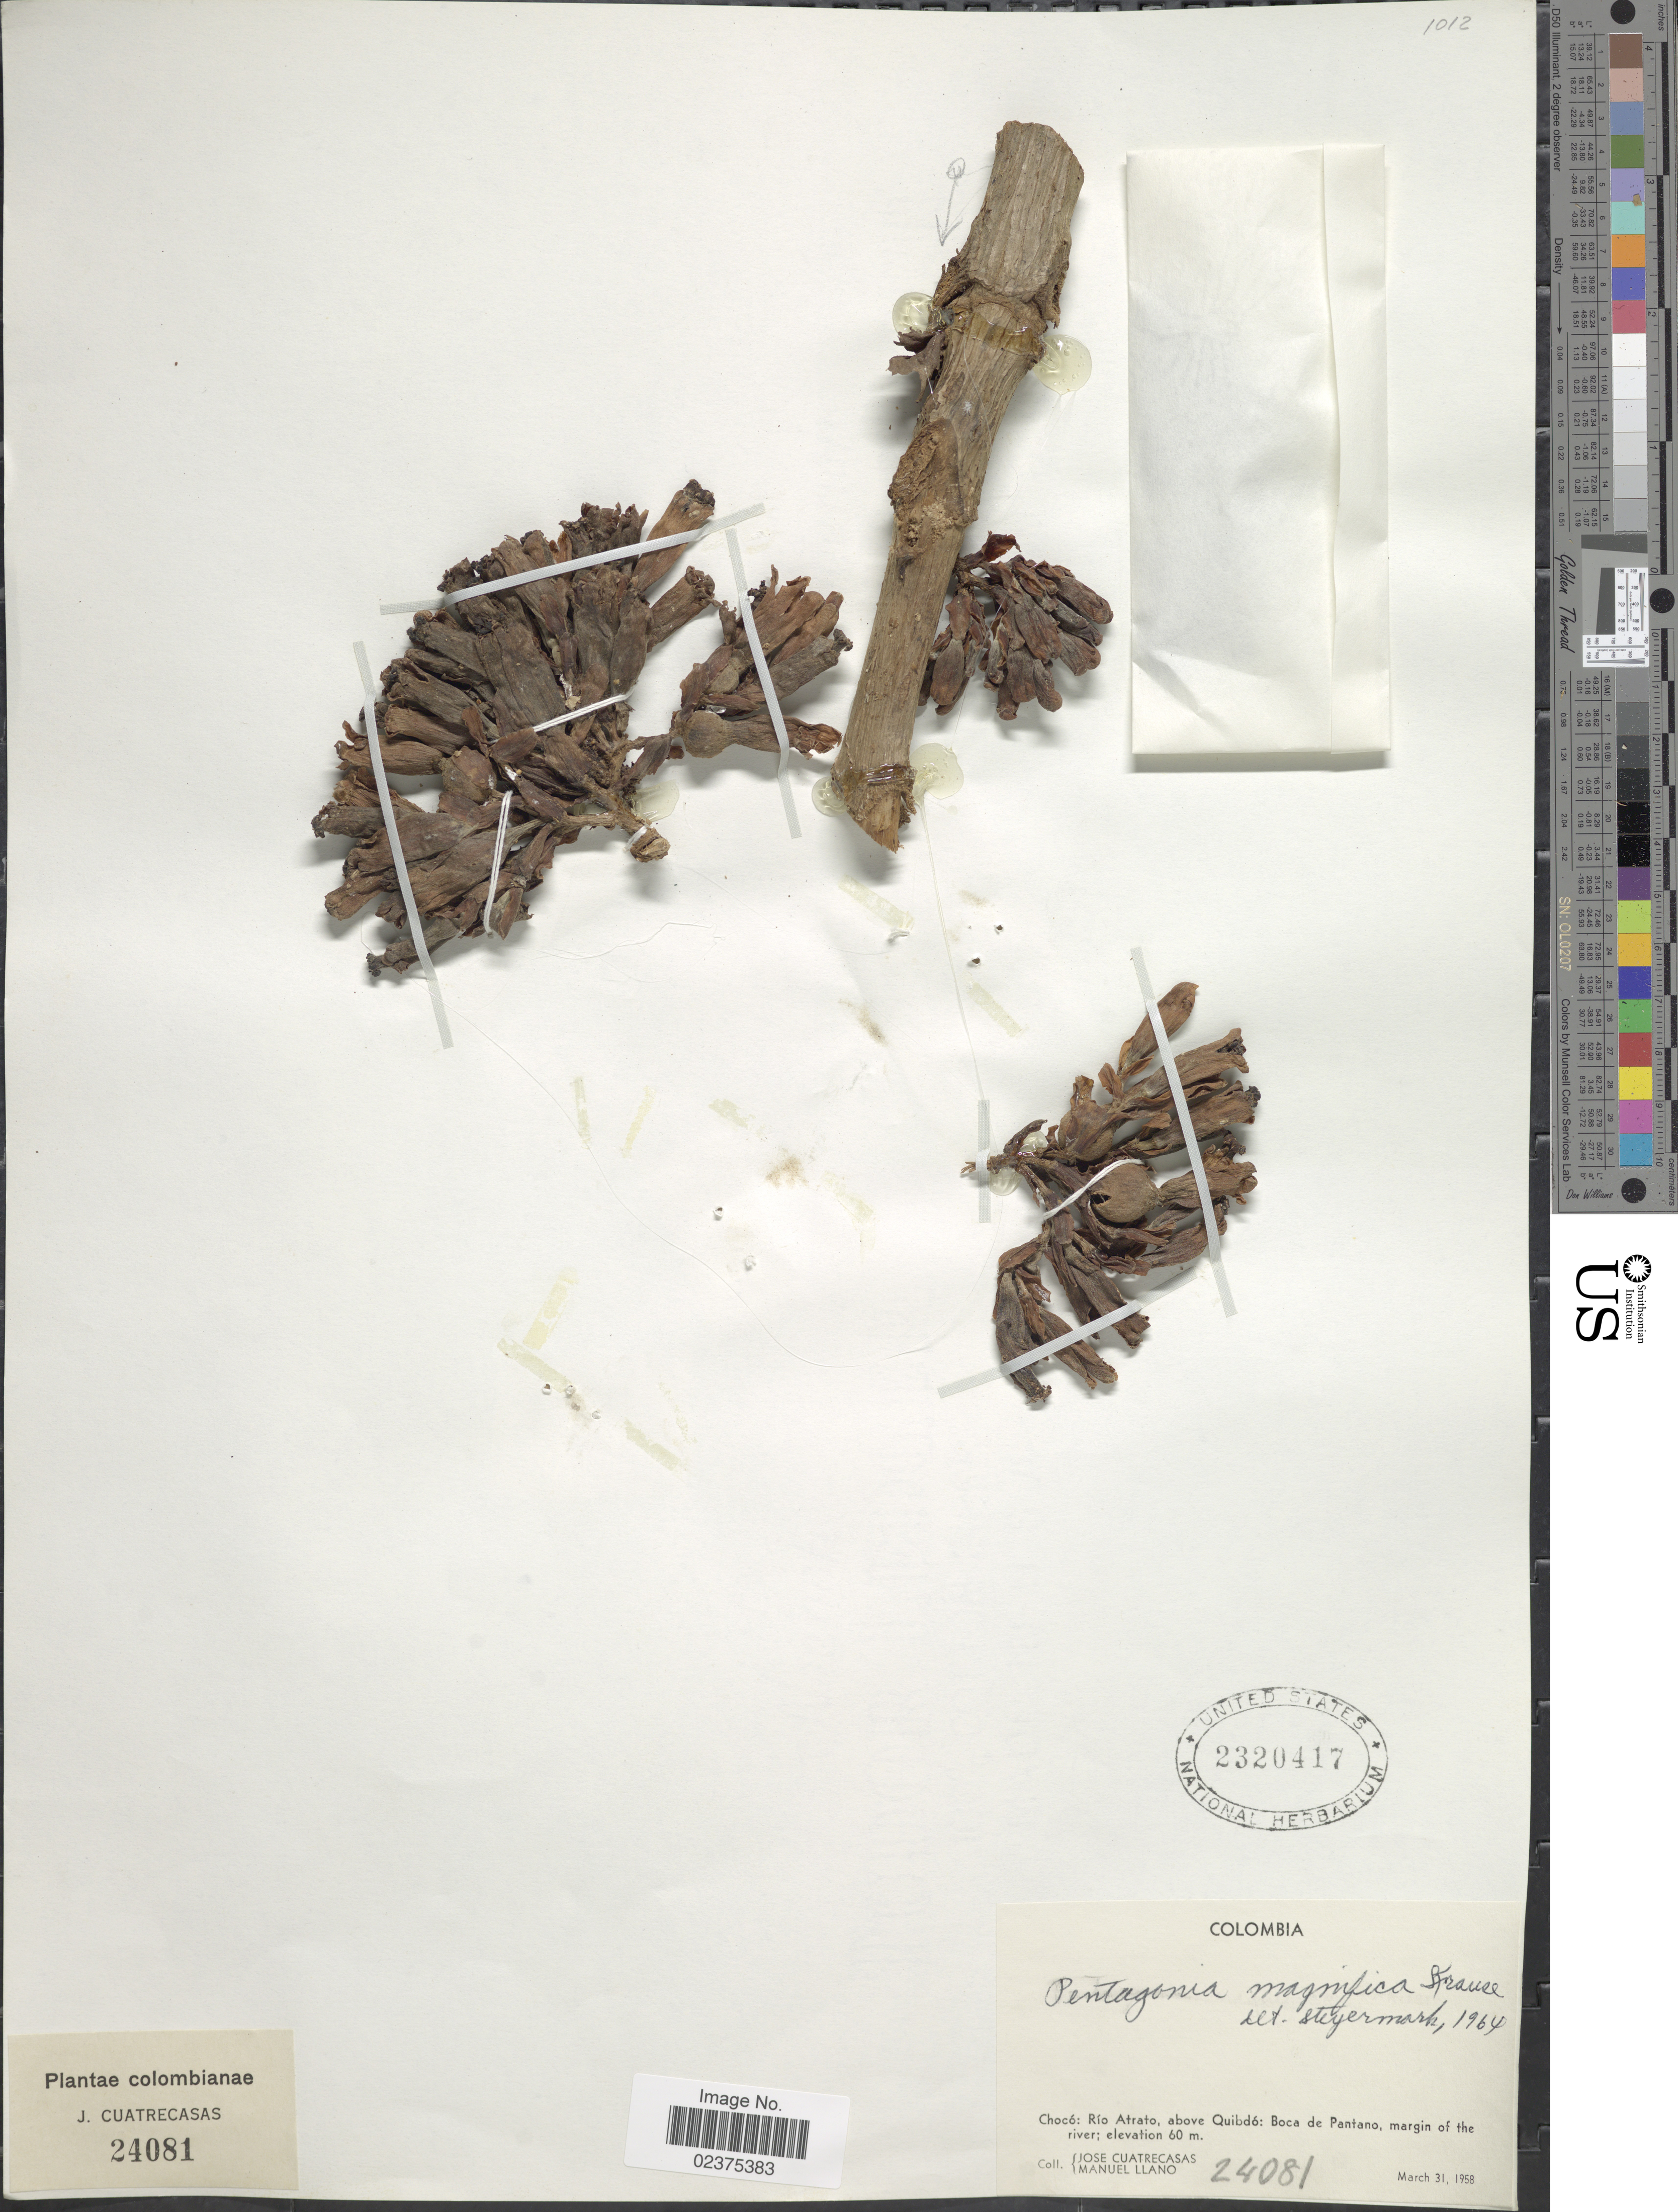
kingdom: Plantae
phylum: Tracheophyta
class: Magnoliopsida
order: Gentianales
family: Rubiaceae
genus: Pentagonia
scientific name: Pentagonia magnifica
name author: K. Krause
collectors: J. Cuatrecasas & M. Llano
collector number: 24081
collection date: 1958-03-31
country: Colombia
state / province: Chocó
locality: Choco: Rio Atrato, above Quibdo: Boca de Pantano, margin of the river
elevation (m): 60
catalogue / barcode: US 2320417